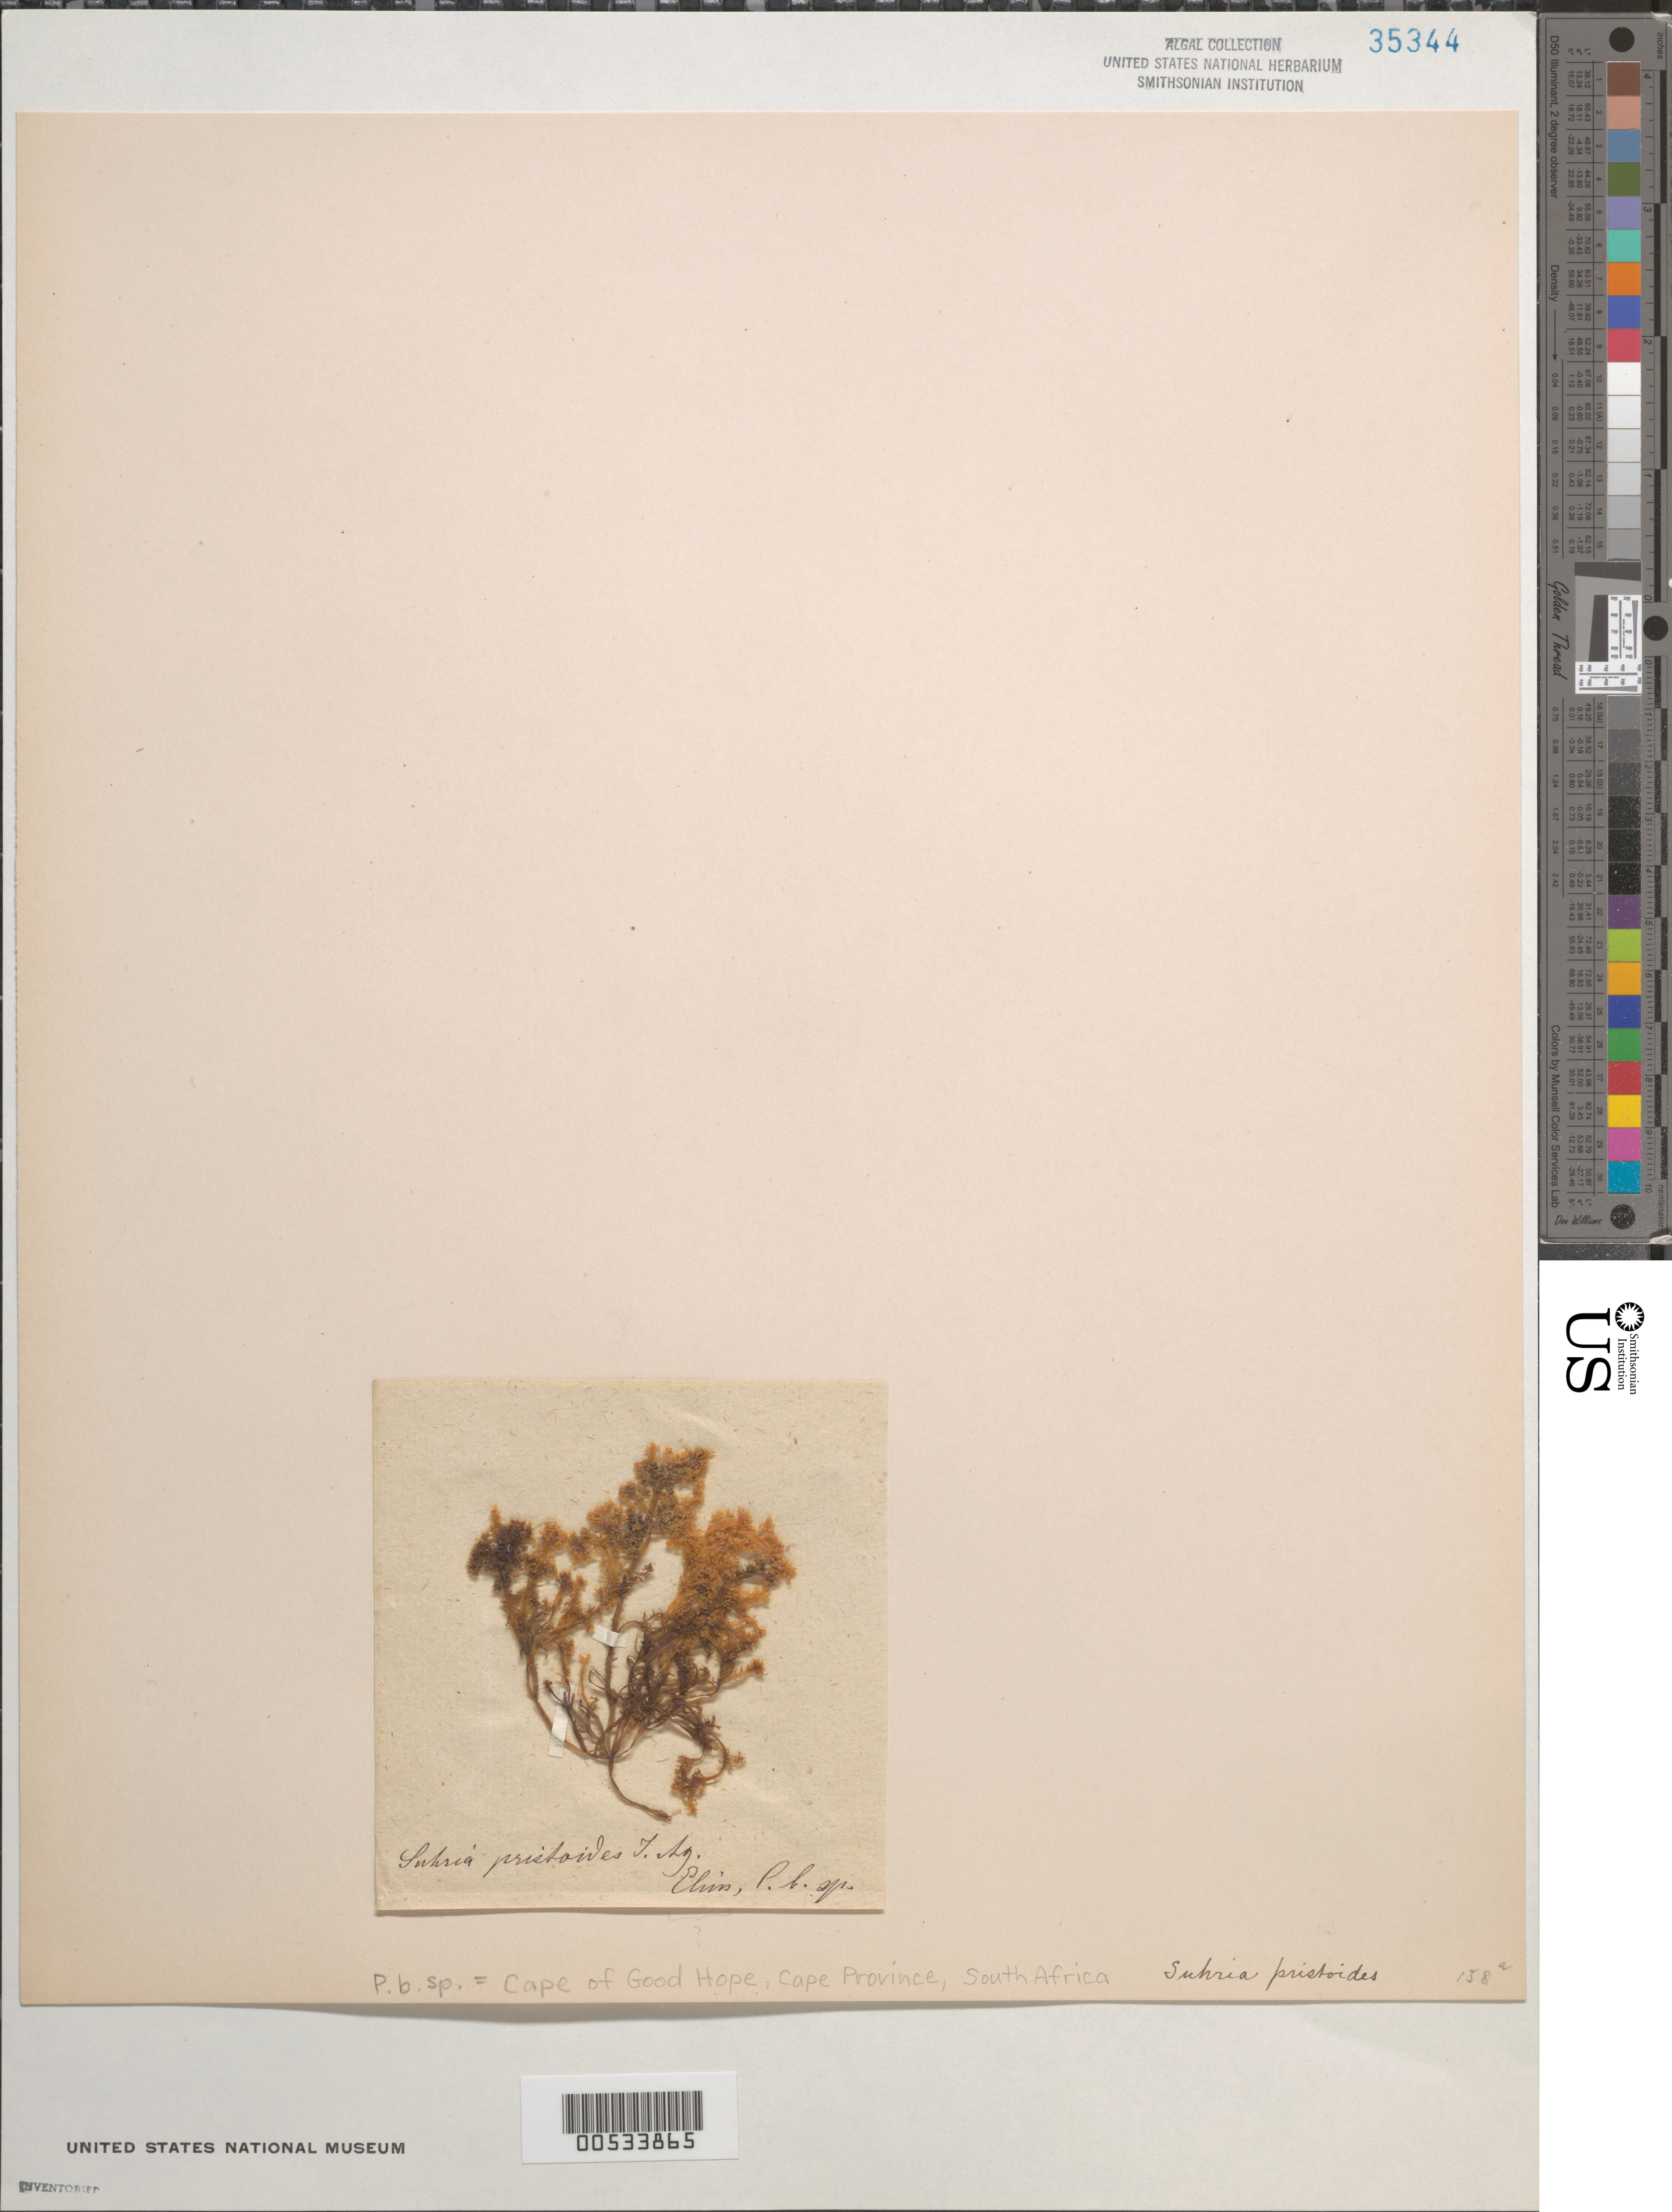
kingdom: Plantae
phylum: Rhodophyta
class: Florideophyceae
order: Gelidiales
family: Gelidiaceae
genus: Gelidium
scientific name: Gelidium pristoides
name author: (Turner) Kütz.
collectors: -. Elins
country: South Africa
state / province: Western Cape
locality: Cape of good hope (p. b. sp.)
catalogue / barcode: US 35344